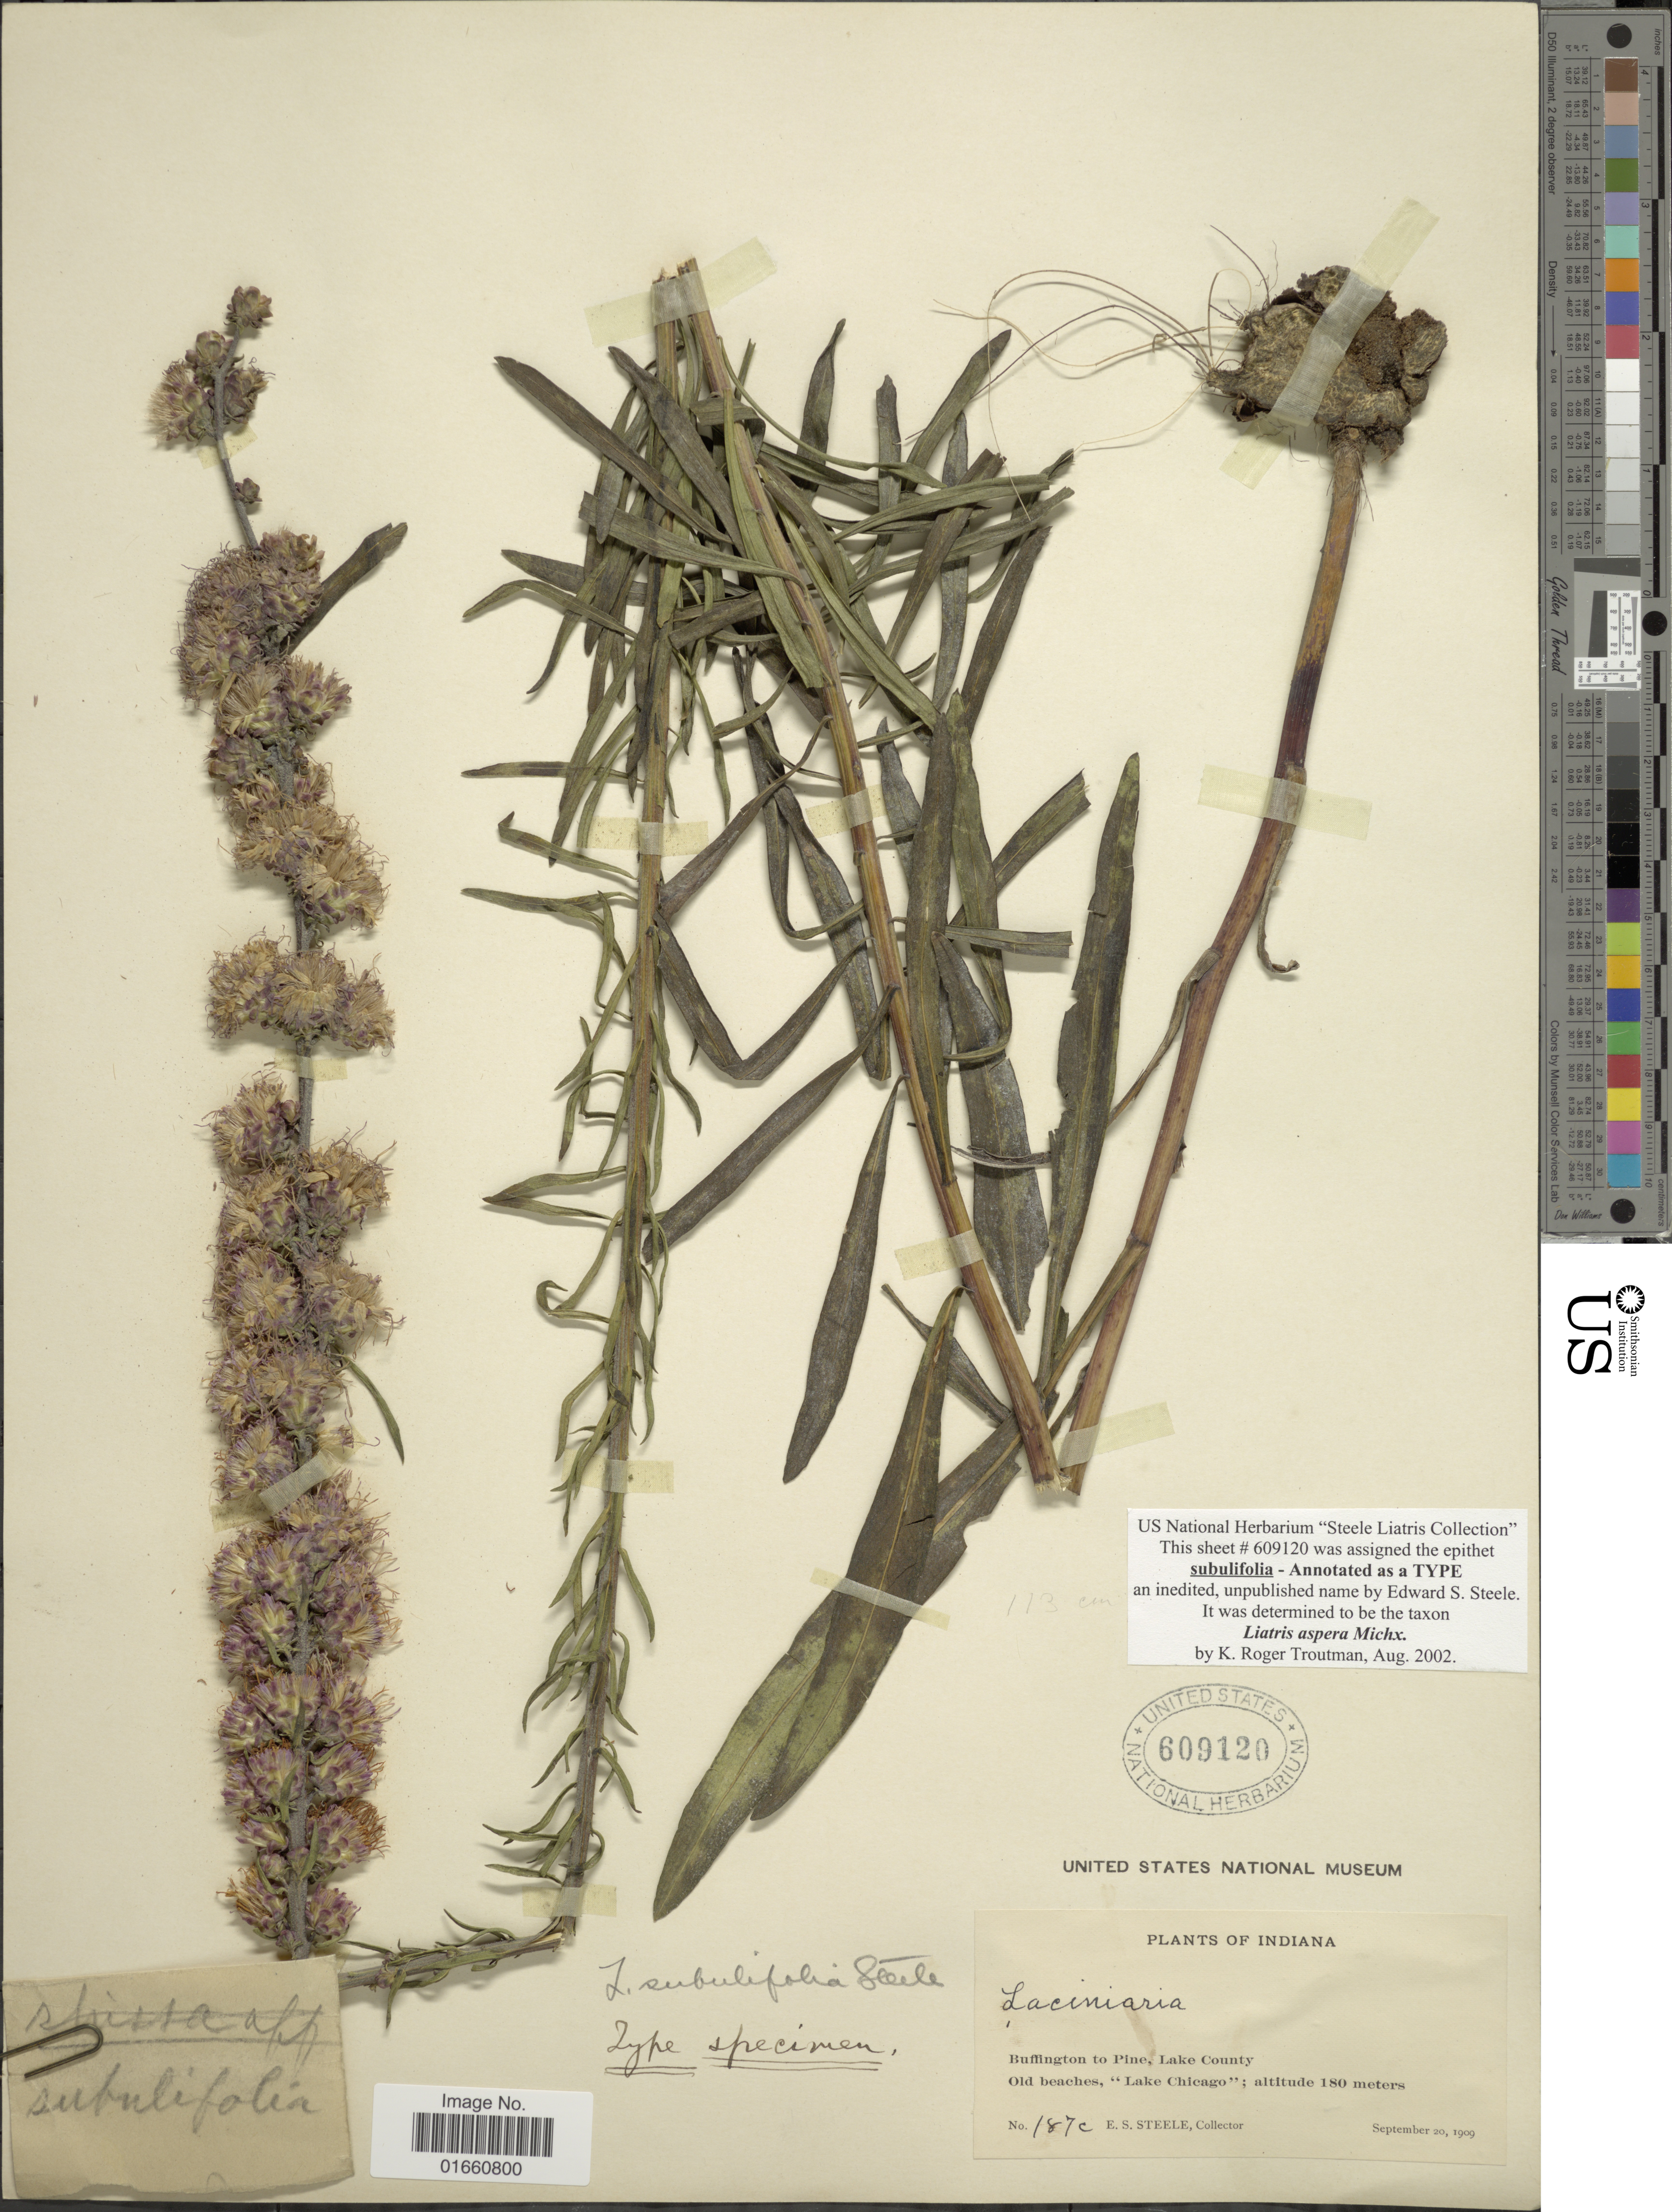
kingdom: Plantae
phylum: Tracheophyta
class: Magnoliopsida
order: Asterales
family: Asteraceae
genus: Liatris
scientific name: Liatris aspera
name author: Michx.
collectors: E. Steele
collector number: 187c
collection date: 1909-09-20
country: United States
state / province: Indiana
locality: Buffington to Pine, Lake County, Old beaches, "Lake Chicago"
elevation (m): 180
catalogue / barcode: US 609120